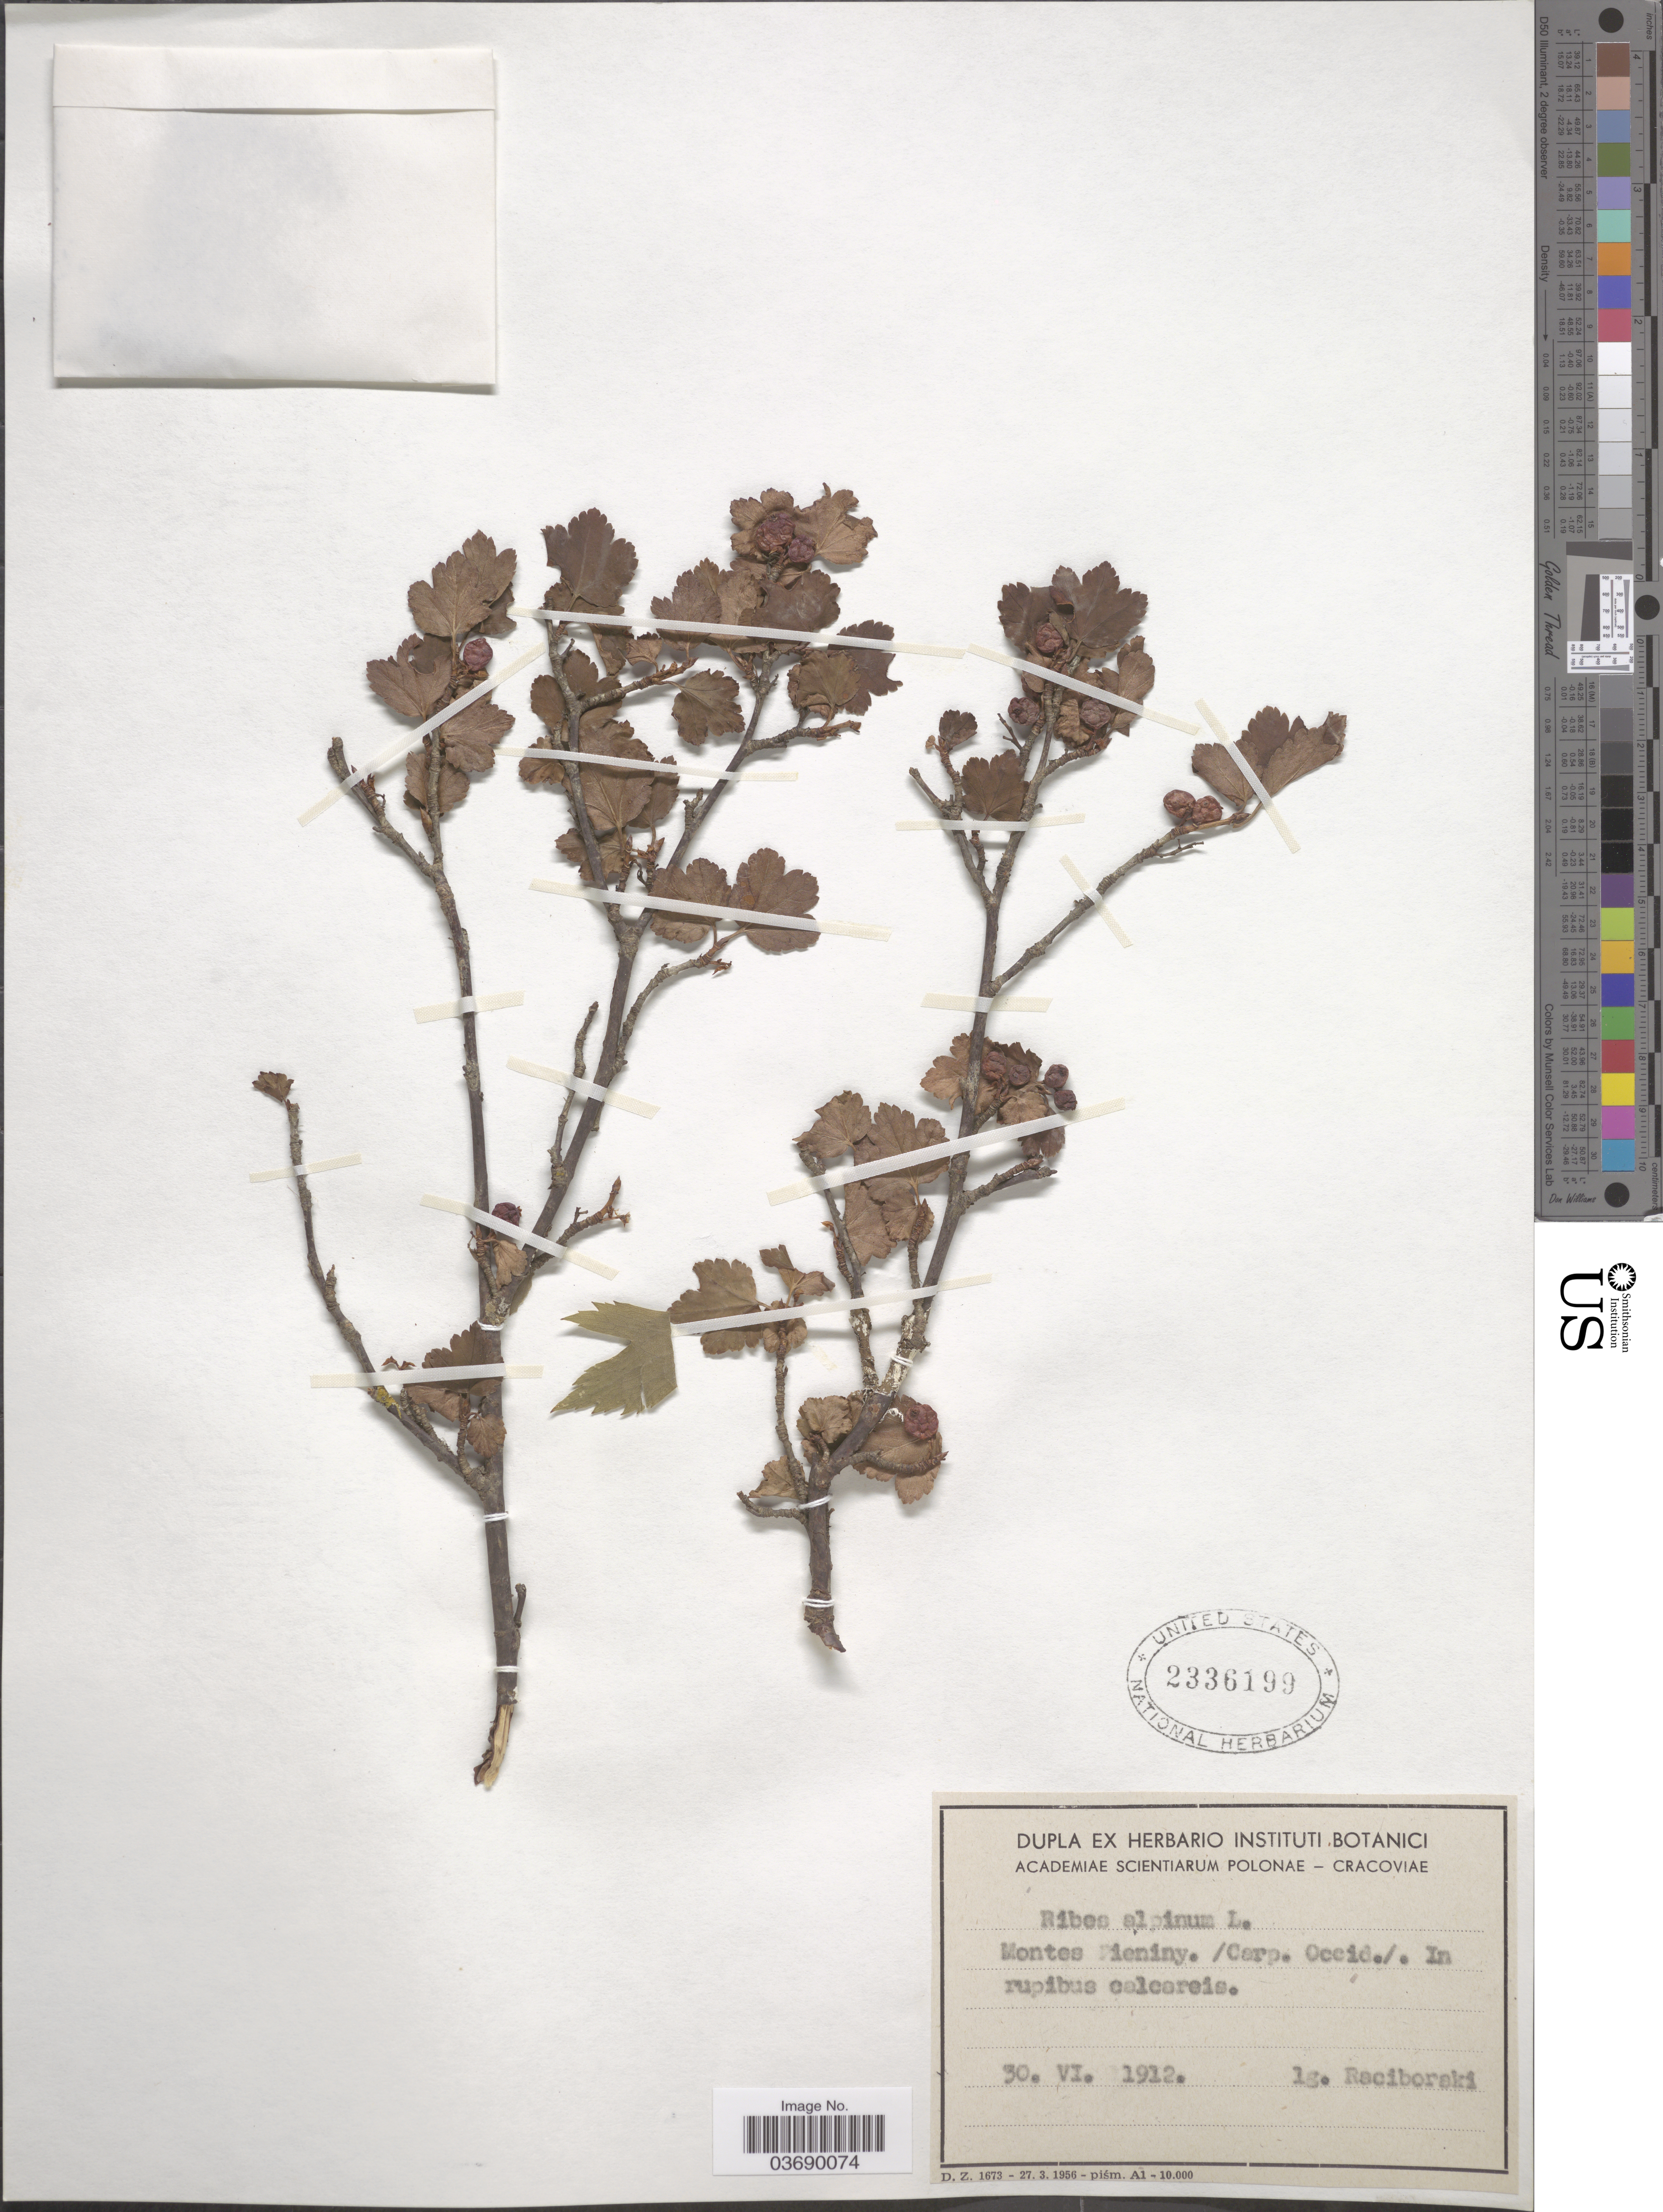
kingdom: Plantae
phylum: Tracheophyta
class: Magnoliopsida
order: Saxifragales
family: Grossulariaceae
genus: Ribes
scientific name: Ribes alpinum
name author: L.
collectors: Raciborski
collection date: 1912-06-30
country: Poland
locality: Montes Pieniny./ Carp. Occid.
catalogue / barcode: US 2336199